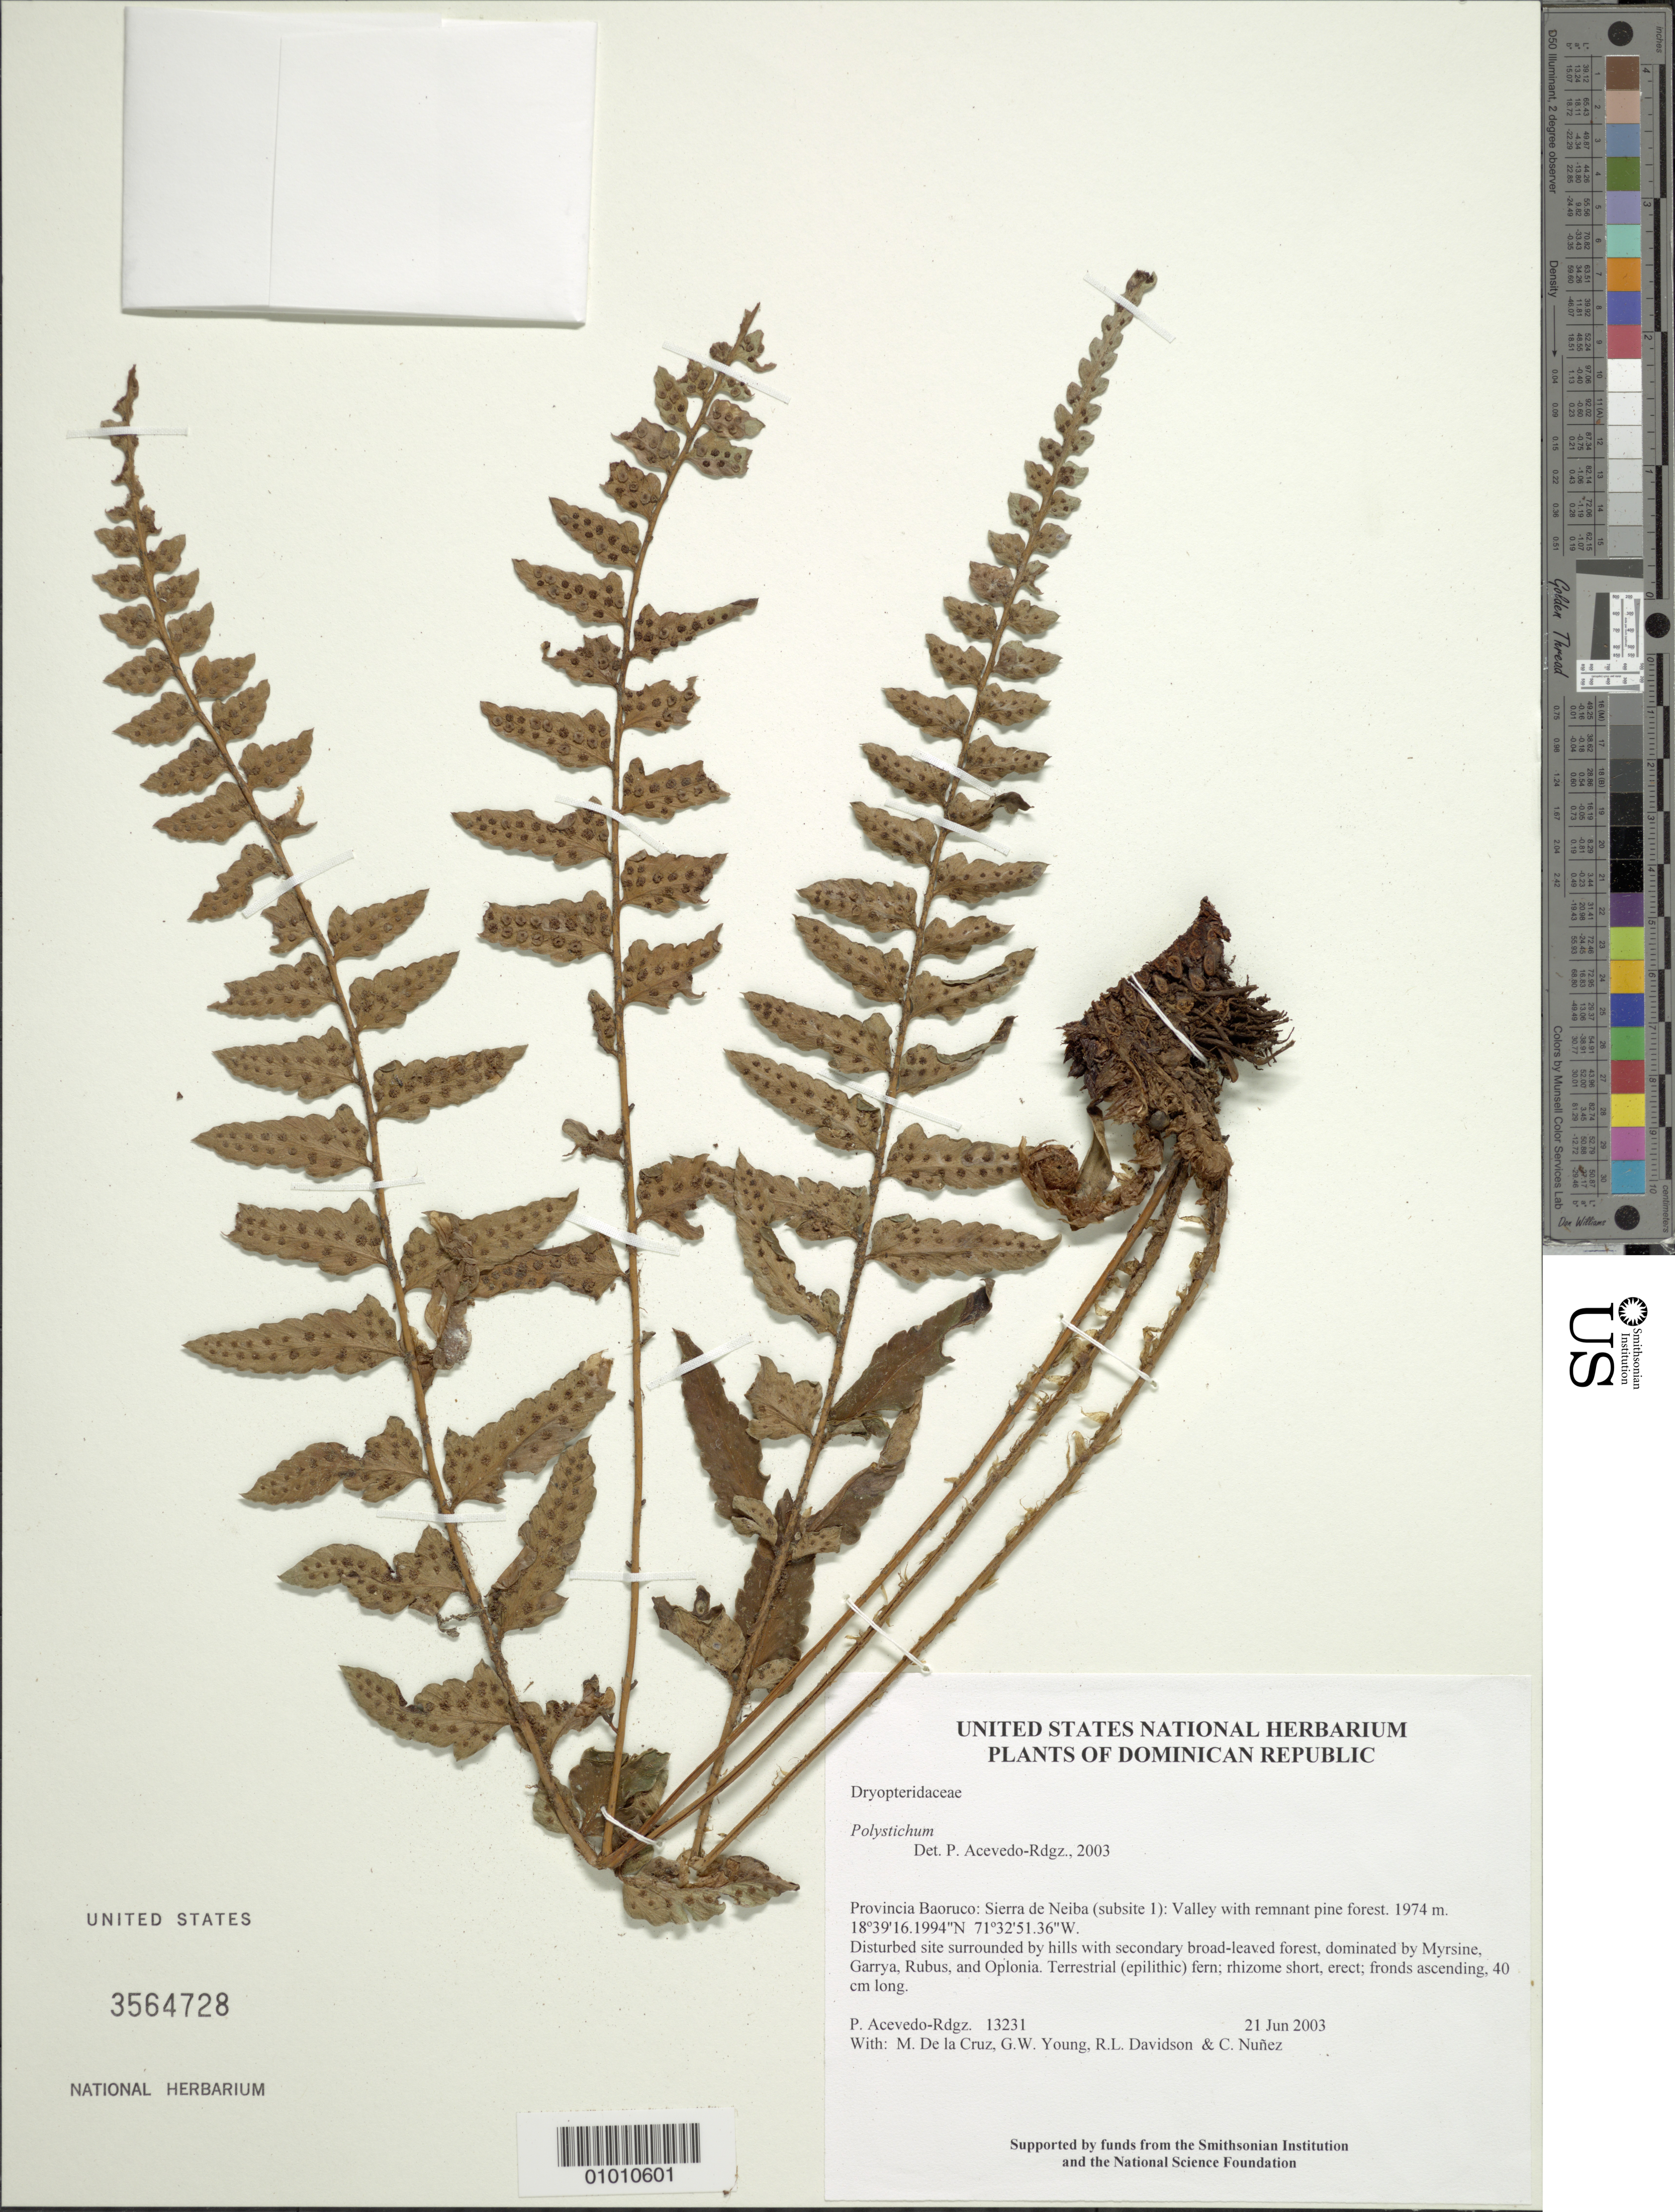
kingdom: Plantae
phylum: Tracheophyta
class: Polypodiopsida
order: Polypodiales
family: Dryopteridaceae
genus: Polystichum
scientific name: Polystichum sp.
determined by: Acevedo-Rodríguez, P., (BOT), Smithsonian Institution - National Museum of Natural History (UNITED STATES)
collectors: P. Acevedo-Rodr., M. de la Cruz, J. Rawlins, G. Young, R. Davidson & C. Nunez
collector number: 13231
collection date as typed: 21 Jun 2003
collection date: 2003-06-21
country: Dominican Republic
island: Hispaniola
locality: Provincia Baoruco: Sierra de Neiba (subsite 1): Valley with remnant pine forest.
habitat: Disturbed site surrounded by hills with secondary broad-leaved forest, dominated by Myrsine, Garrya, Rubus, and Oplonia.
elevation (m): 1974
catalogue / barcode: US 3564728